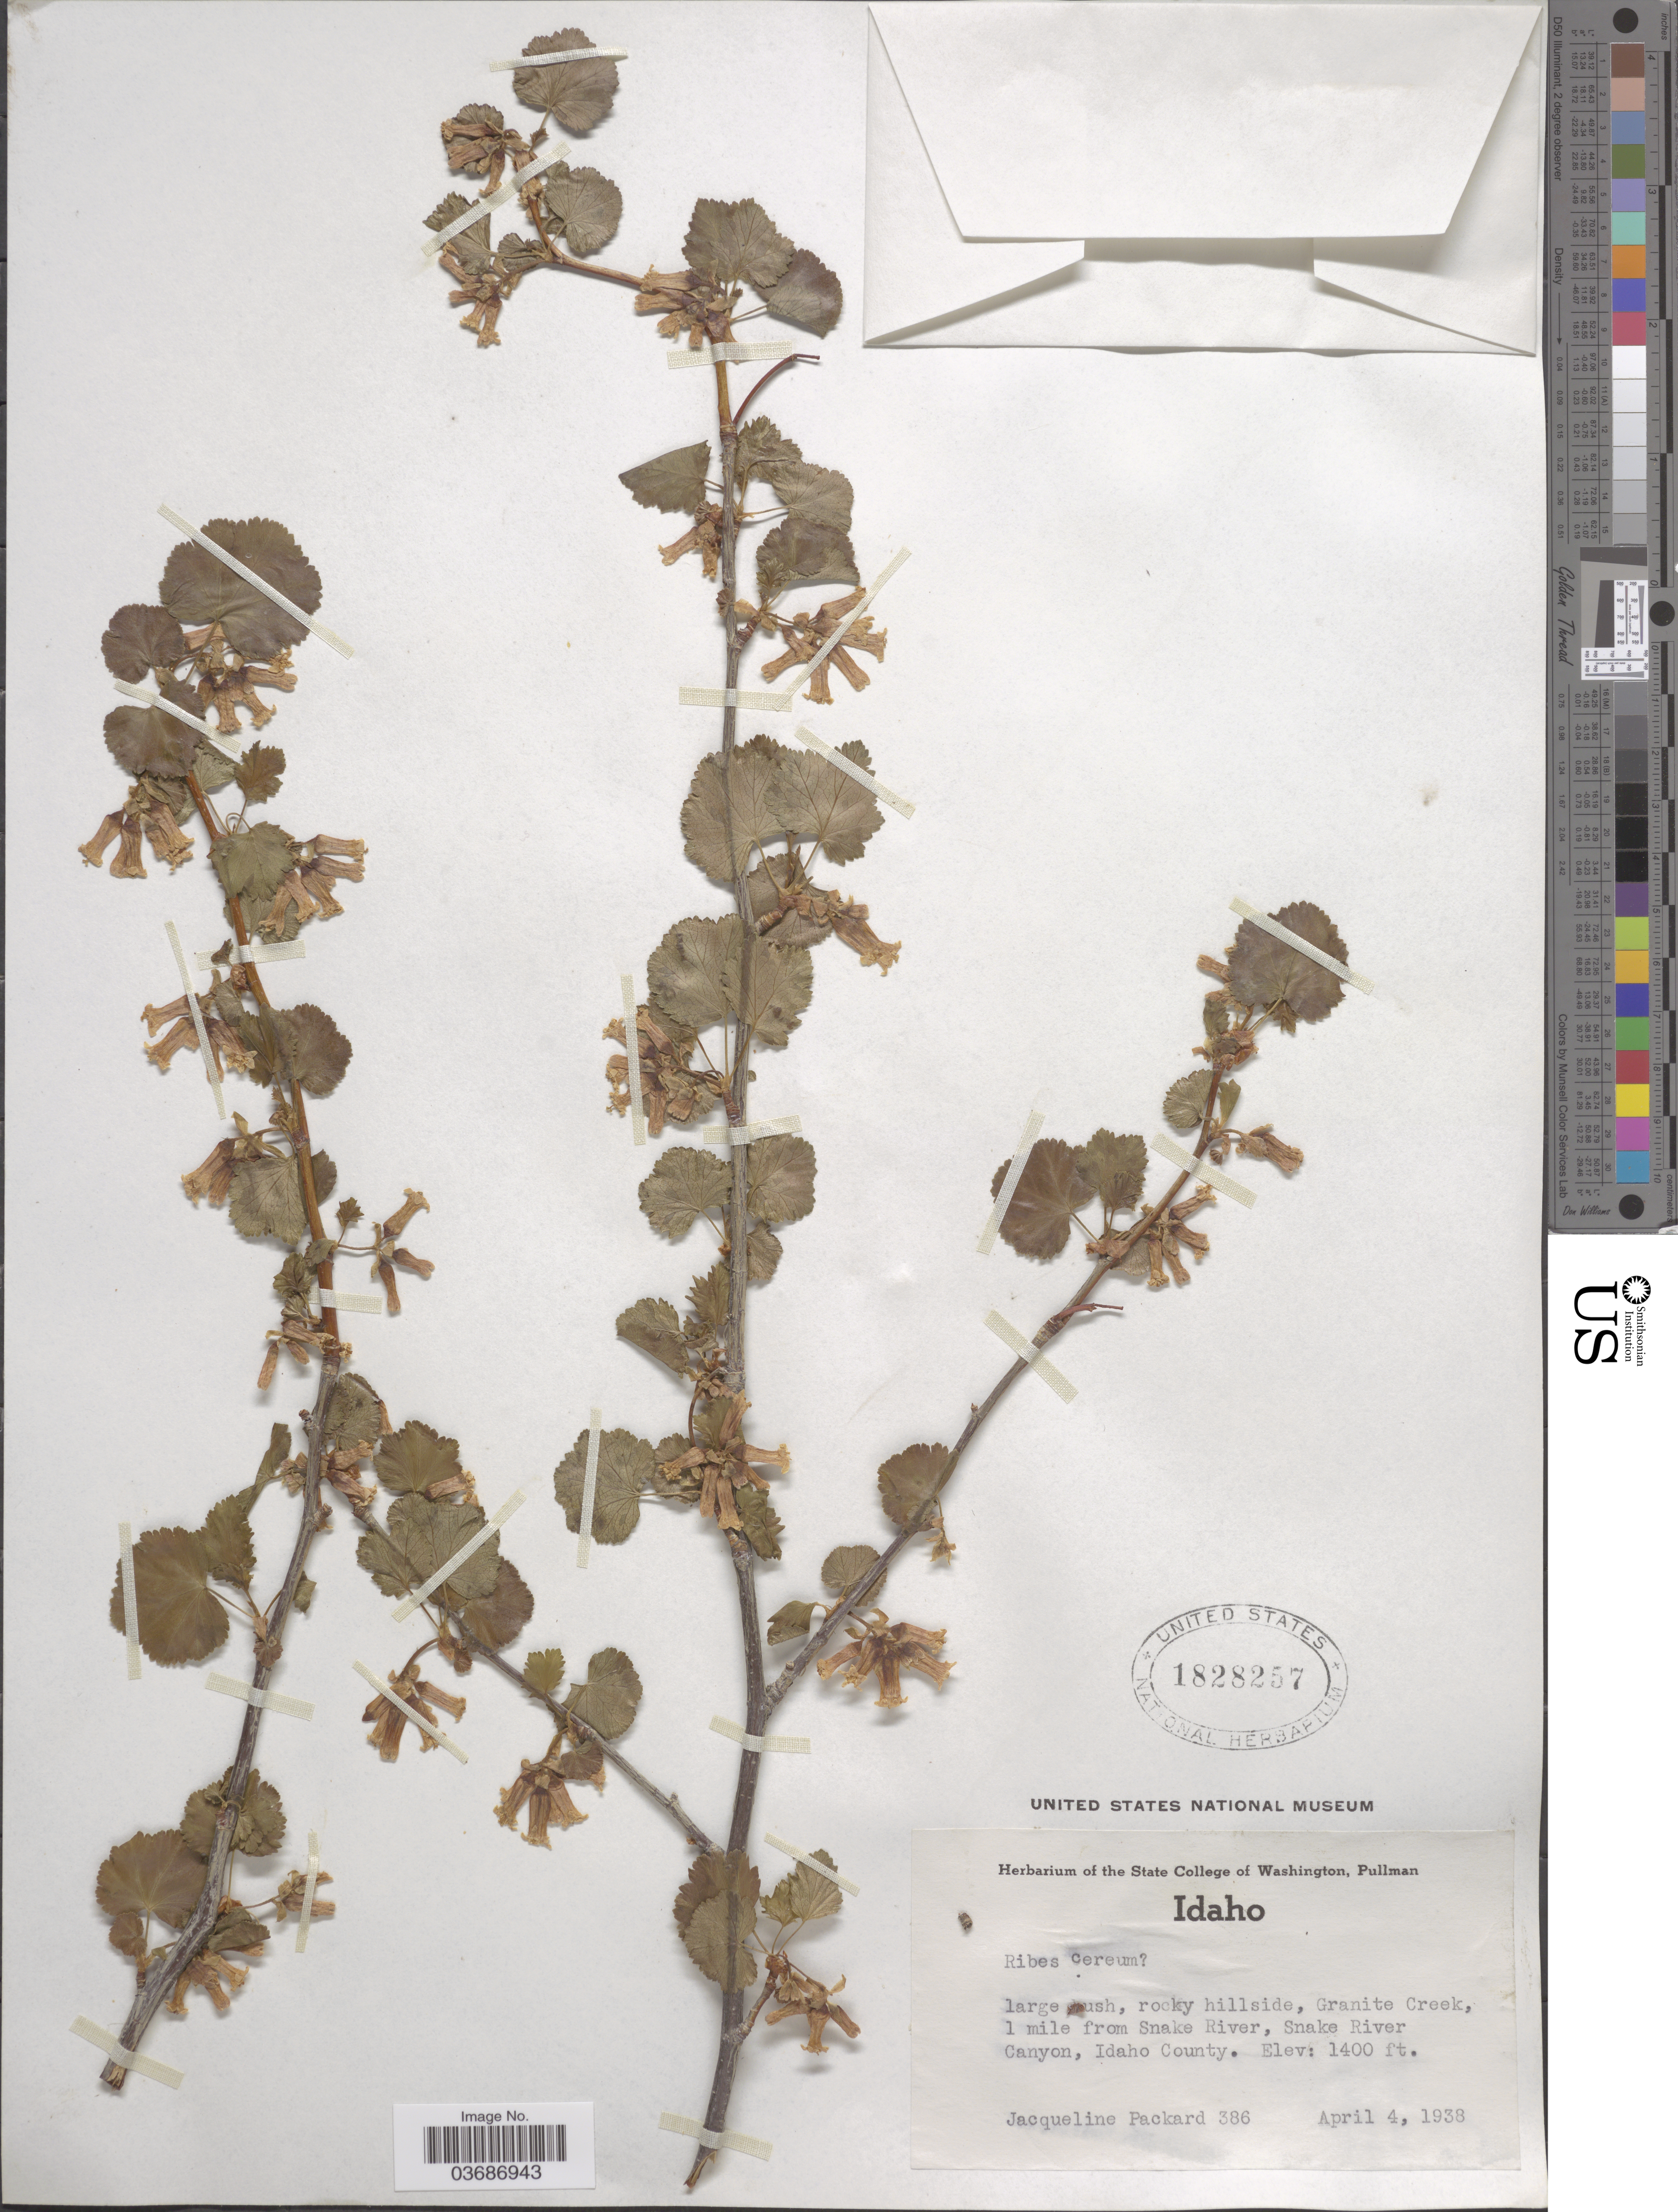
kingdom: Plantae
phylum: Tracheophyta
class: Magnoliopsida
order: Saxifragales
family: Grossulariaceae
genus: Ribes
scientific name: Ribes cereum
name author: Douglas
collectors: J. Packard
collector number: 386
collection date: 1938-04-04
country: United States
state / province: Idaho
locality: Granite Creek, 1 mile from Snake River, Snake River Canyon, Idaho County.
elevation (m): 427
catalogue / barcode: US 1828257